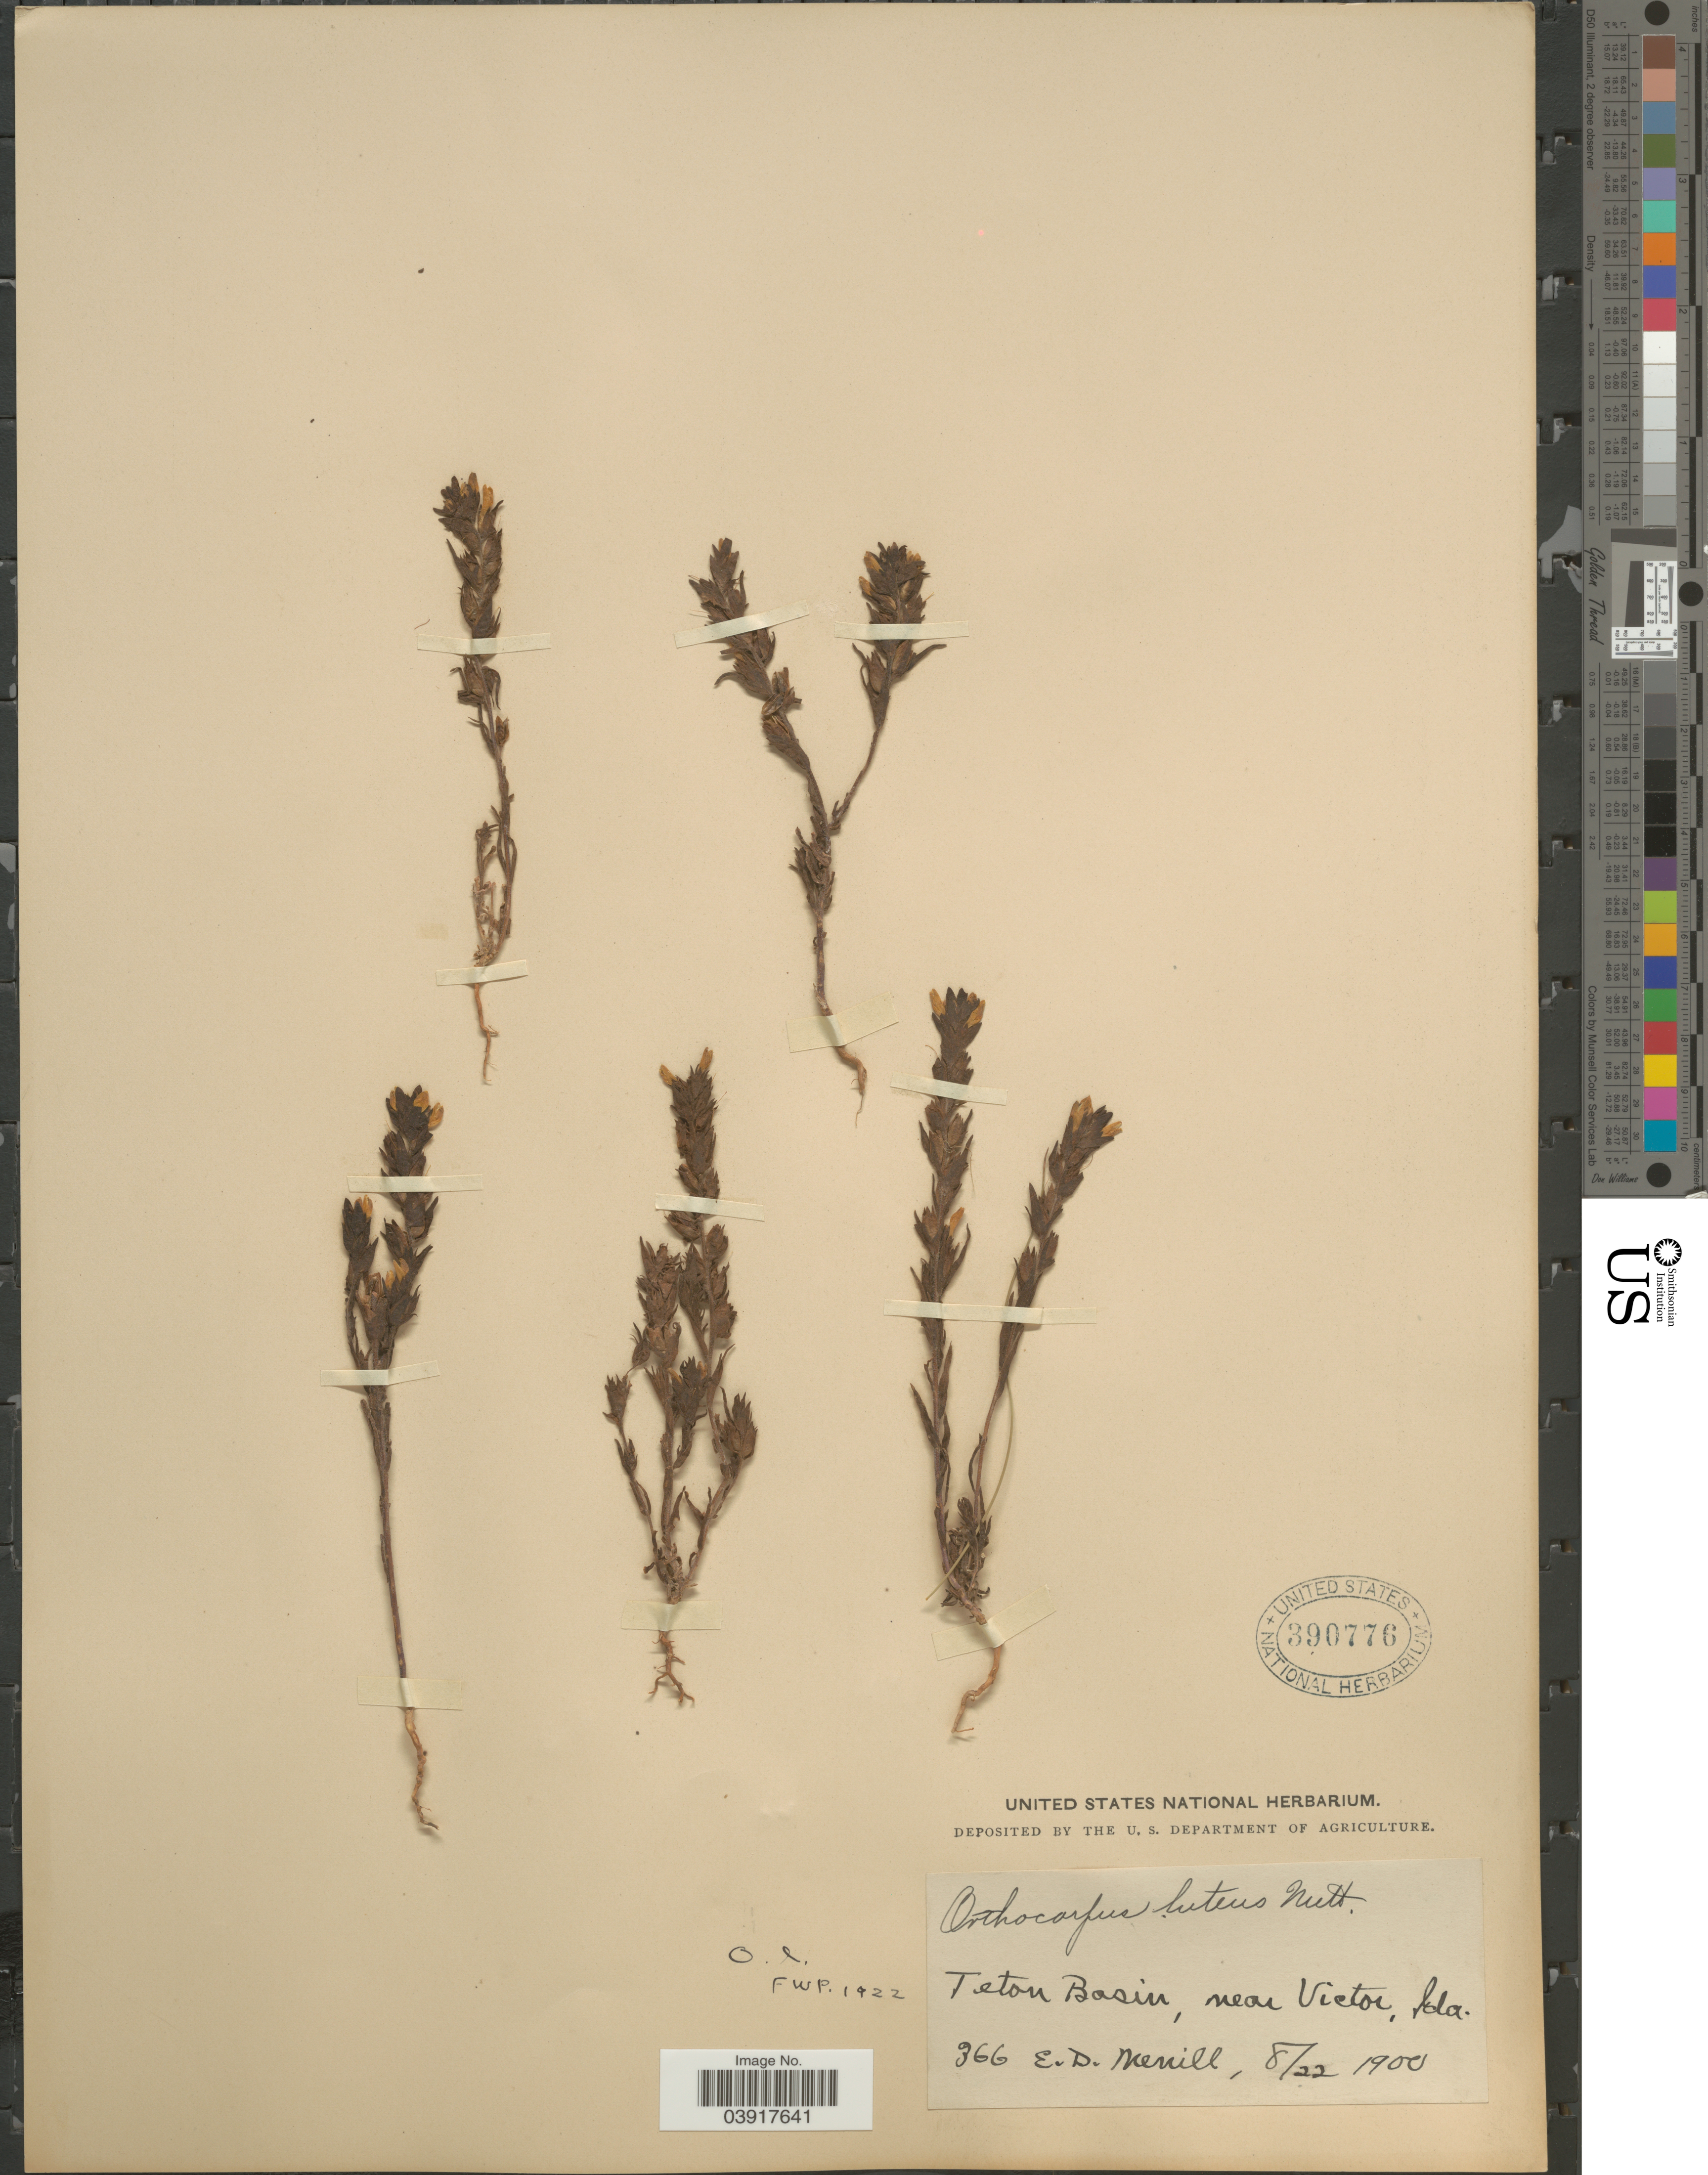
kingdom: Plantae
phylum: Tracheophyta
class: Magnoliopsida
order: Lamiales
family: Orobanchaceae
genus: Orthocarpus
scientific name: Orthocarpus luteus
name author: Nutt.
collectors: E. D. Merrill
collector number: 366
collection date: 1900-08-22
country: United States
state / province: Idaho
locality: Teton Basin, near Victor.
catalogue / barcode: US 390776